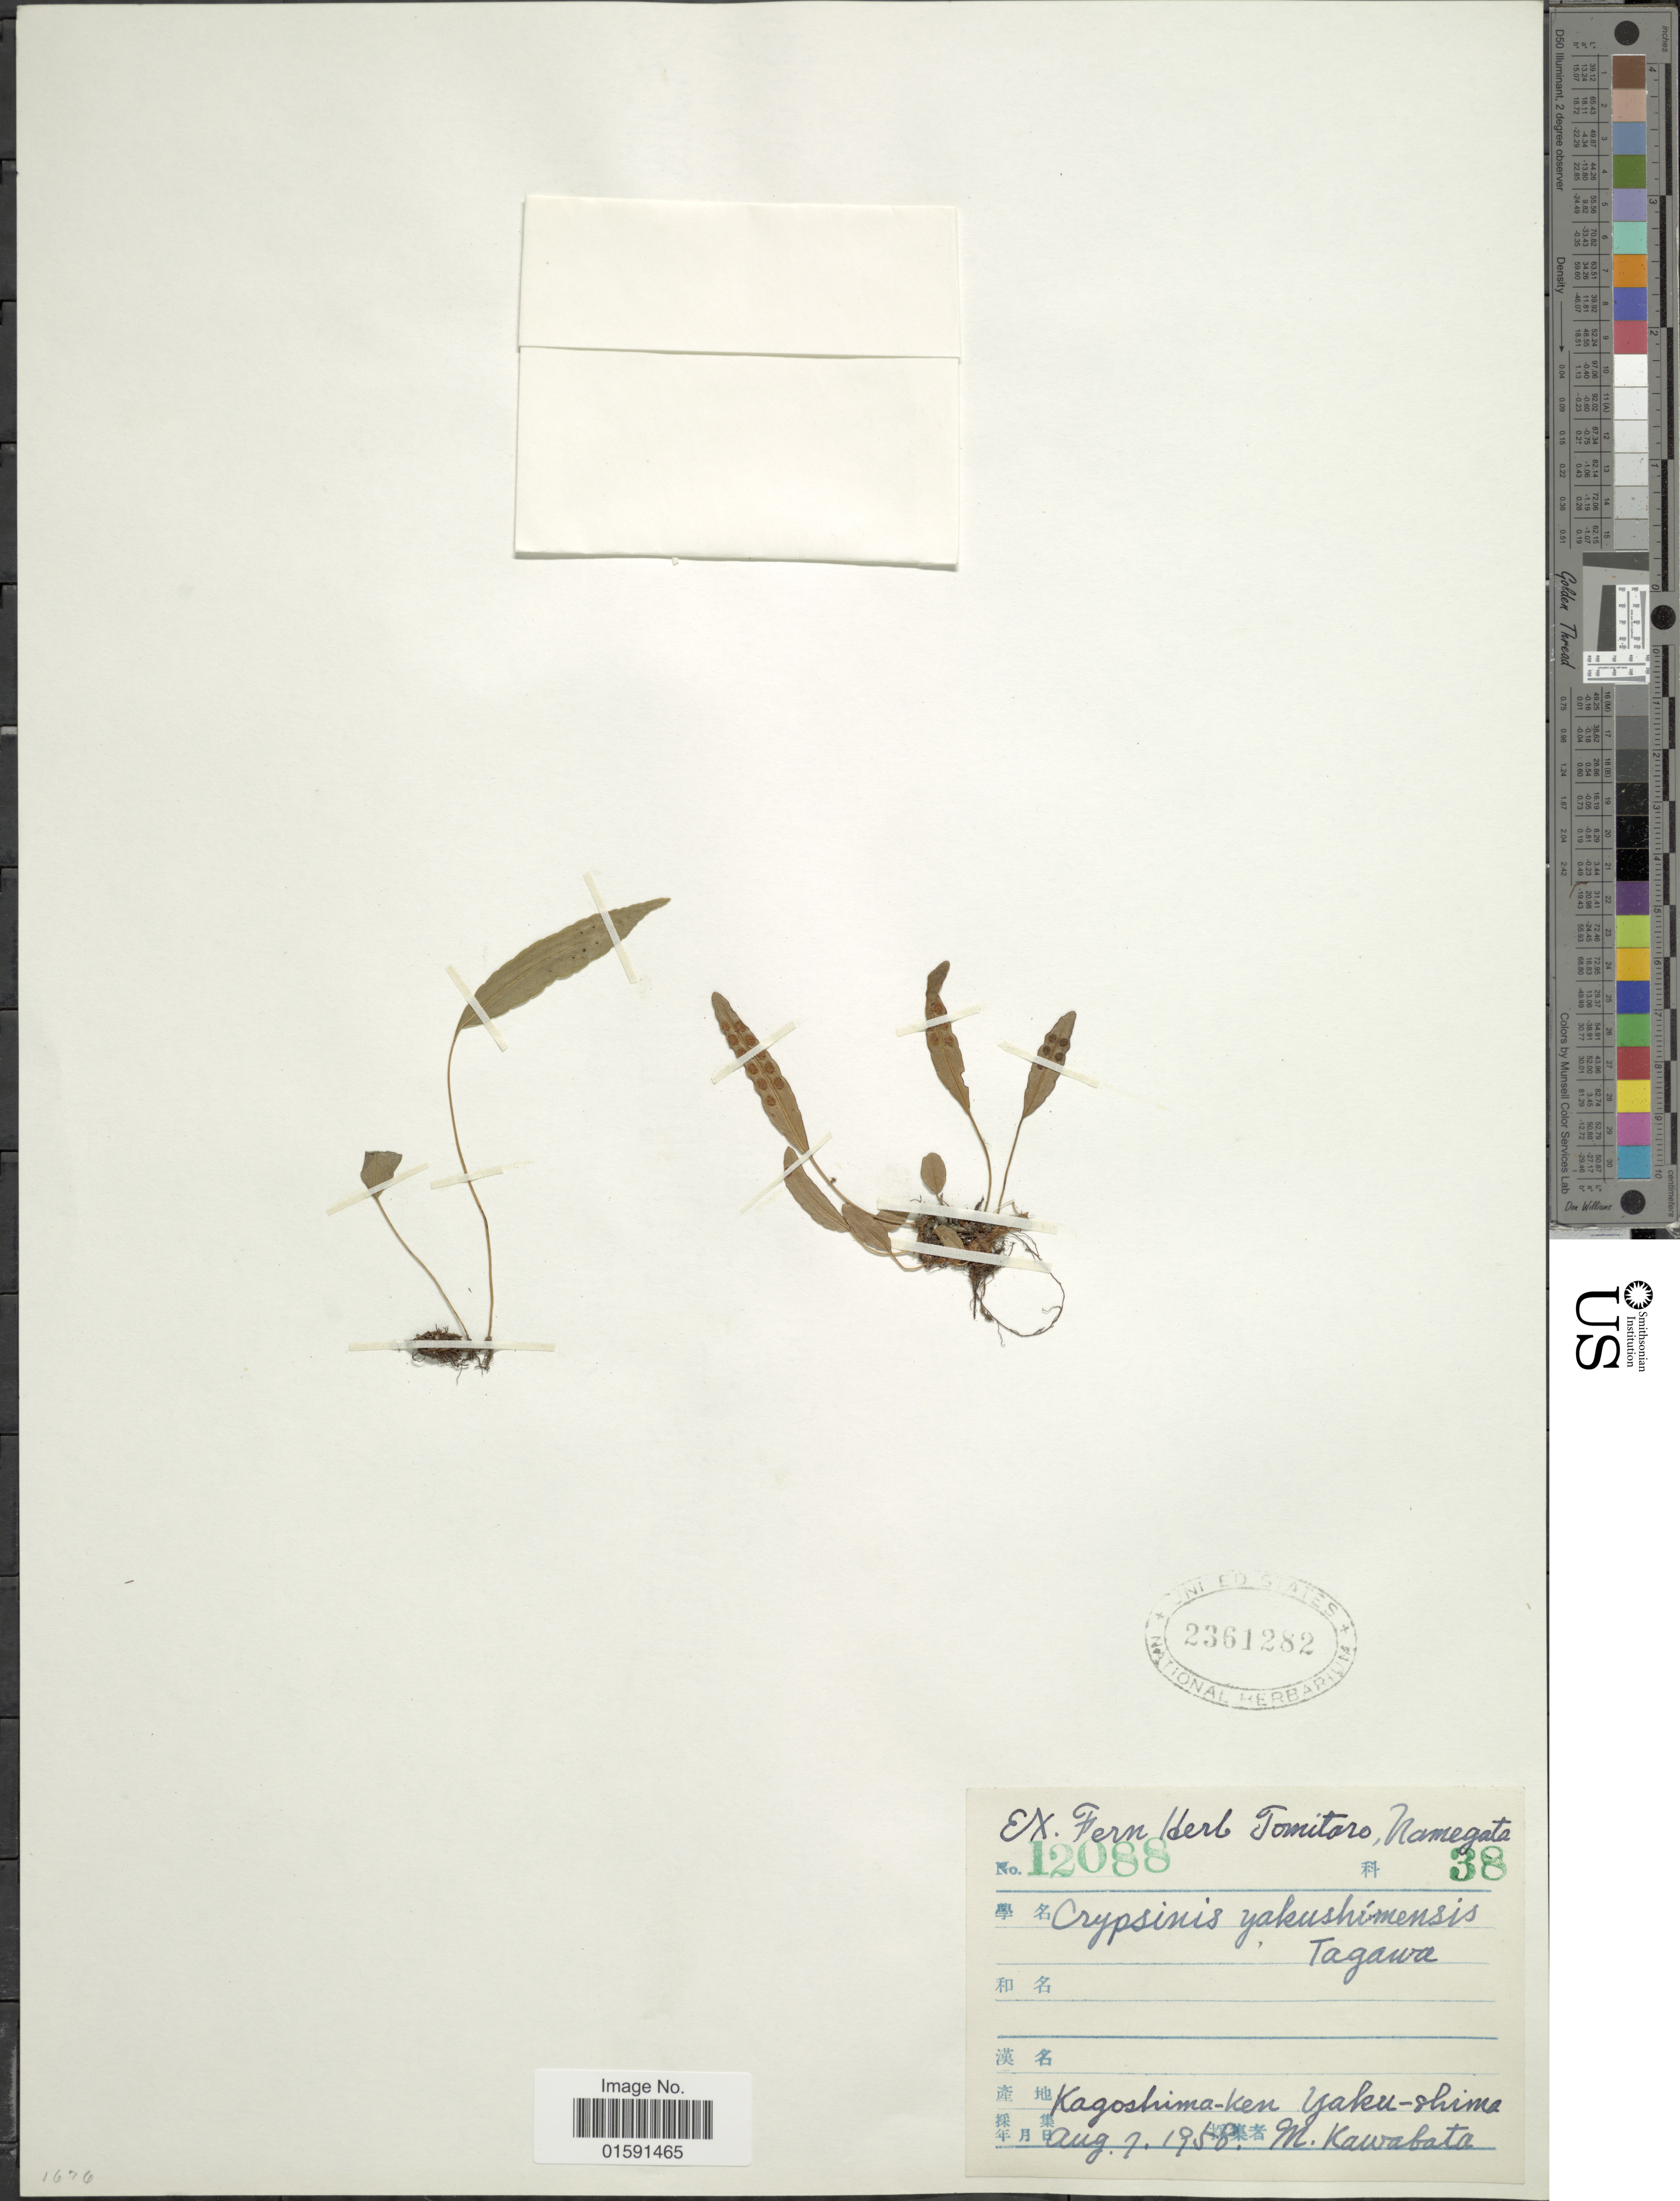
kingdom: Plantae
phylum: Tracheophyta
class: Polypodiopsida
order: Polypodiales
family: Polypodiaceae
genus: Selliguea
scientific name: Selliguea yakushimensis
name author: (Makino) Fraser-Jenk.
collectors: M. Kawabata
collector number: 12088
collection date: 1958-08-07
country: Japan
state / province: Kagosima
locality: Kagoshima-ken Yaku-shima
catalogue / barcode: US 2361282